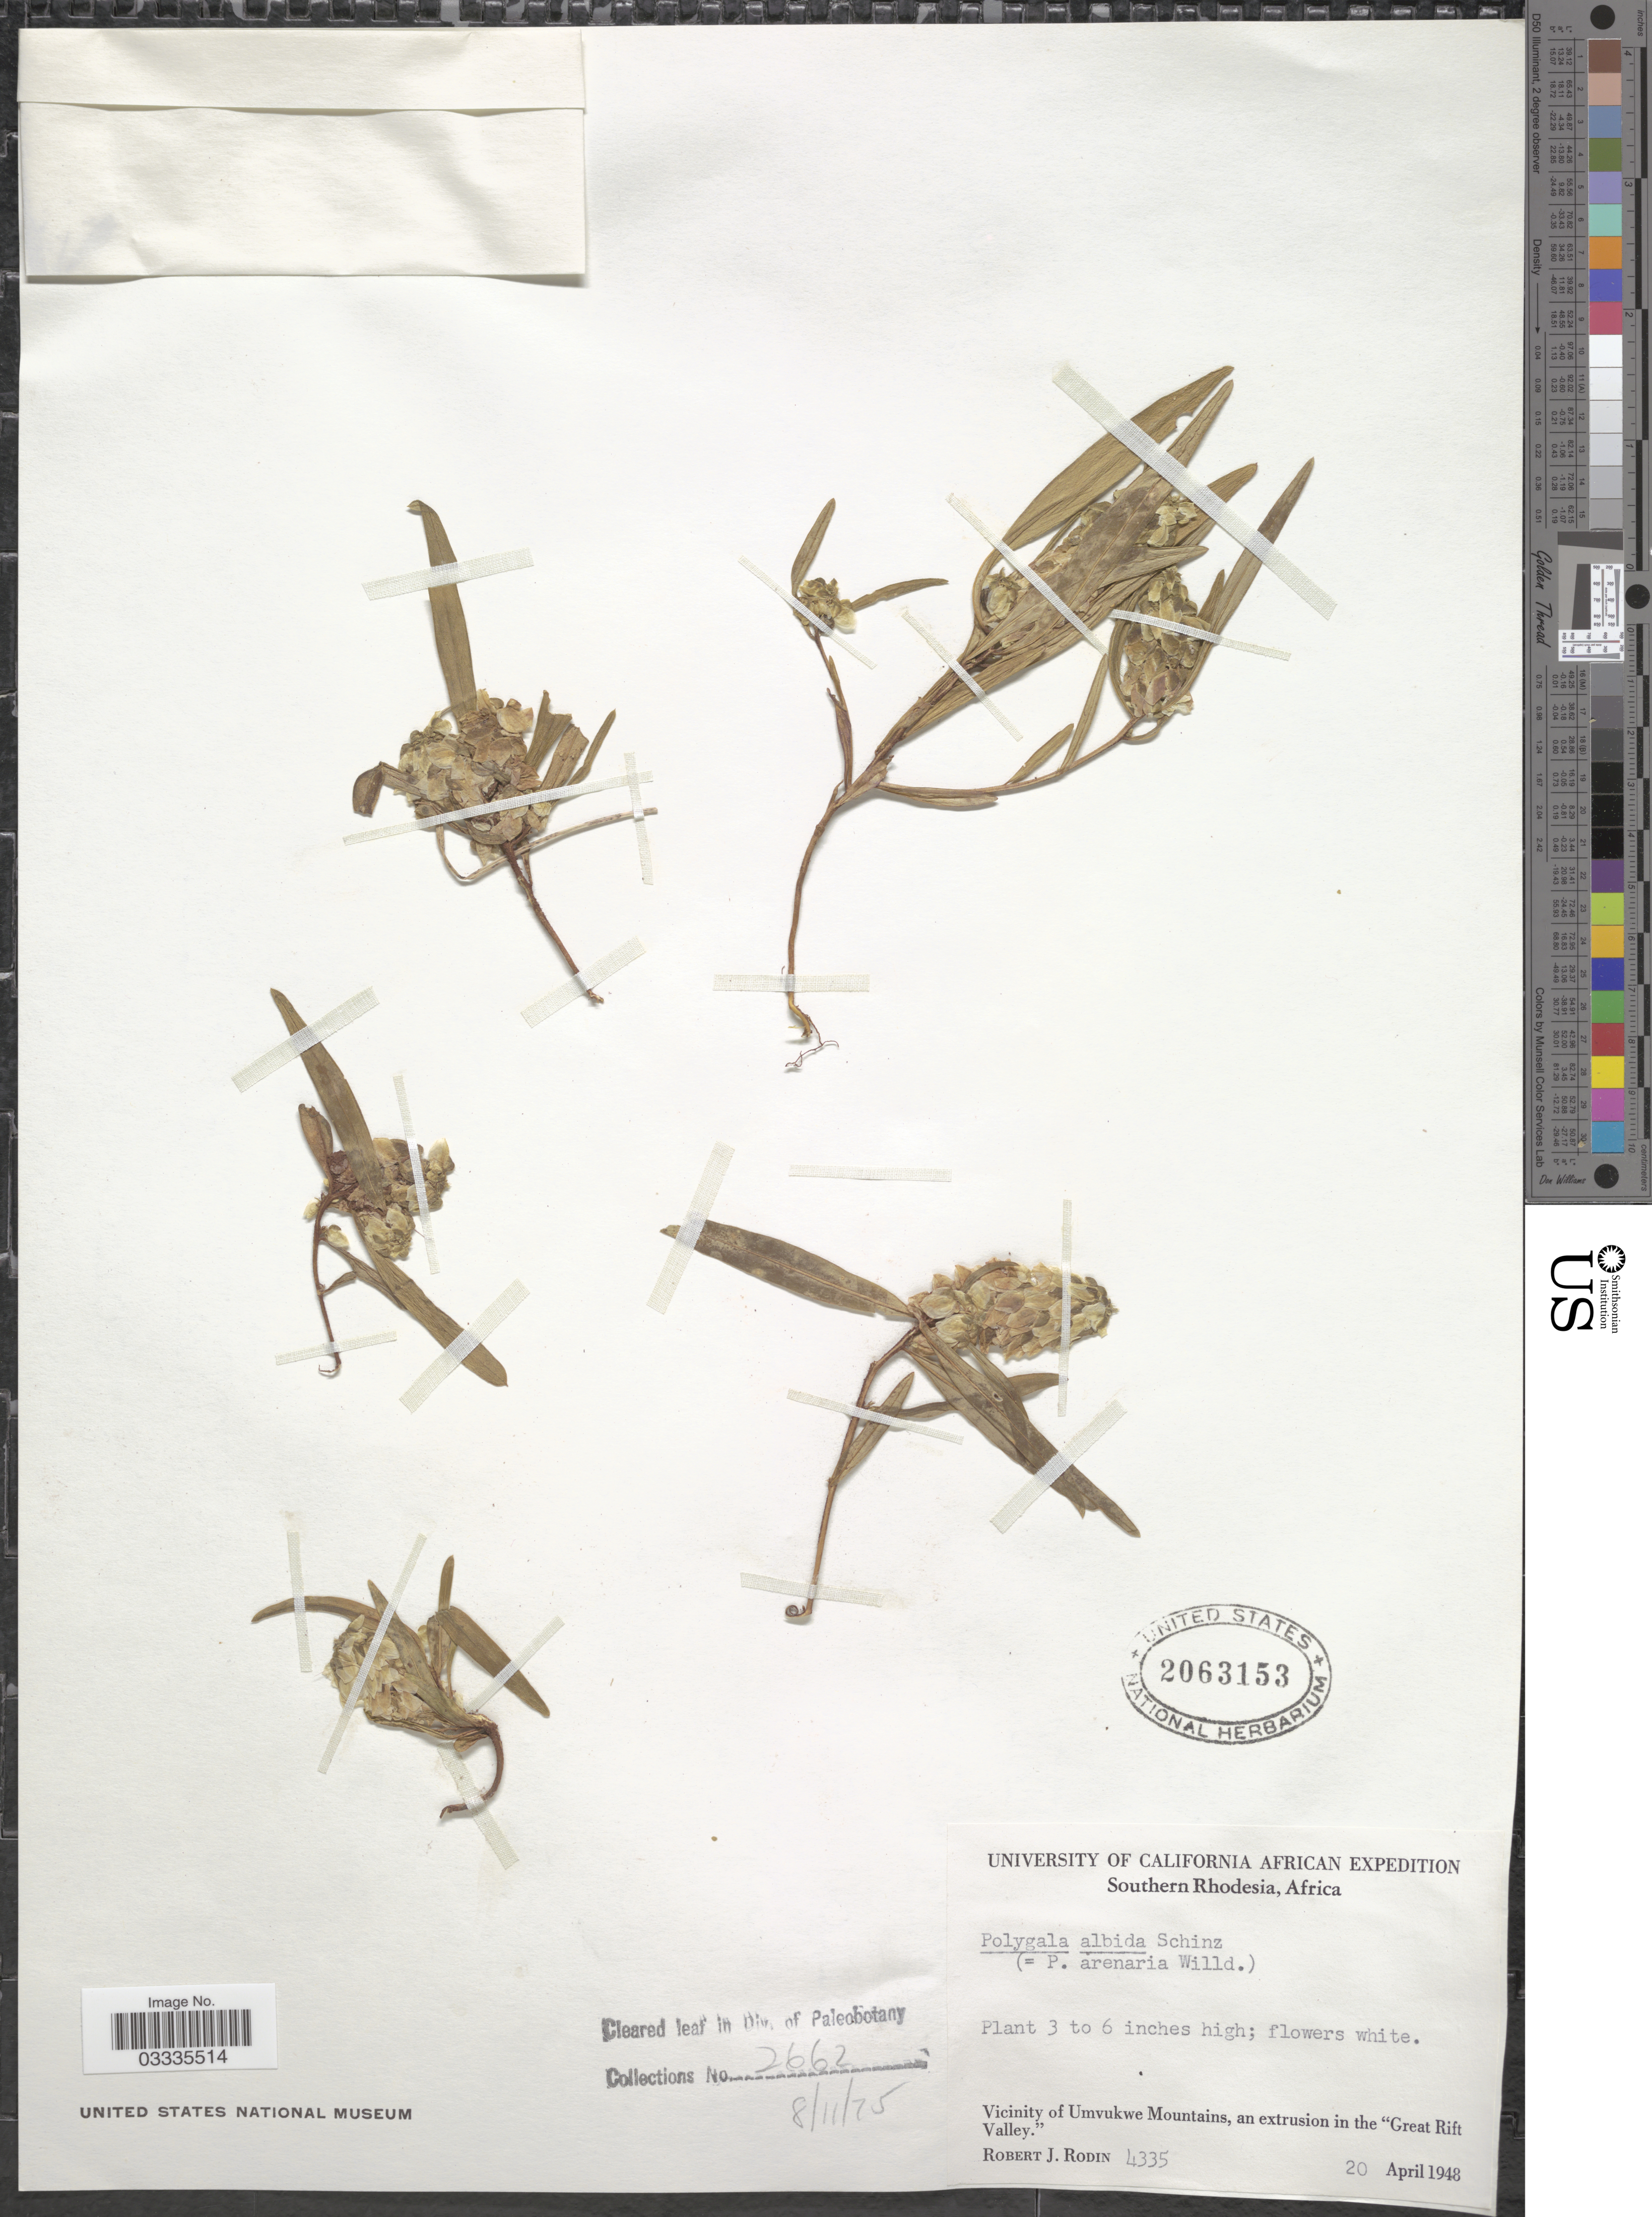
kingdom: Plantae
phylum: Tracheophyta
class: Magnoliopsida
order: Fabales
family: Polygalaceae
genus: Polygala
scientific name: Polygala albida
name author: Schinz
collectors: R. J. Rodin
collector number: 4335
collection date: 1948-04-20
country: Zimbabwe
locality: Southern Rhodesia. Vicinity of Umvukwe Mountains, an extrusion in the "Great Rift Valley."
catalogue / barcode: US 2063153